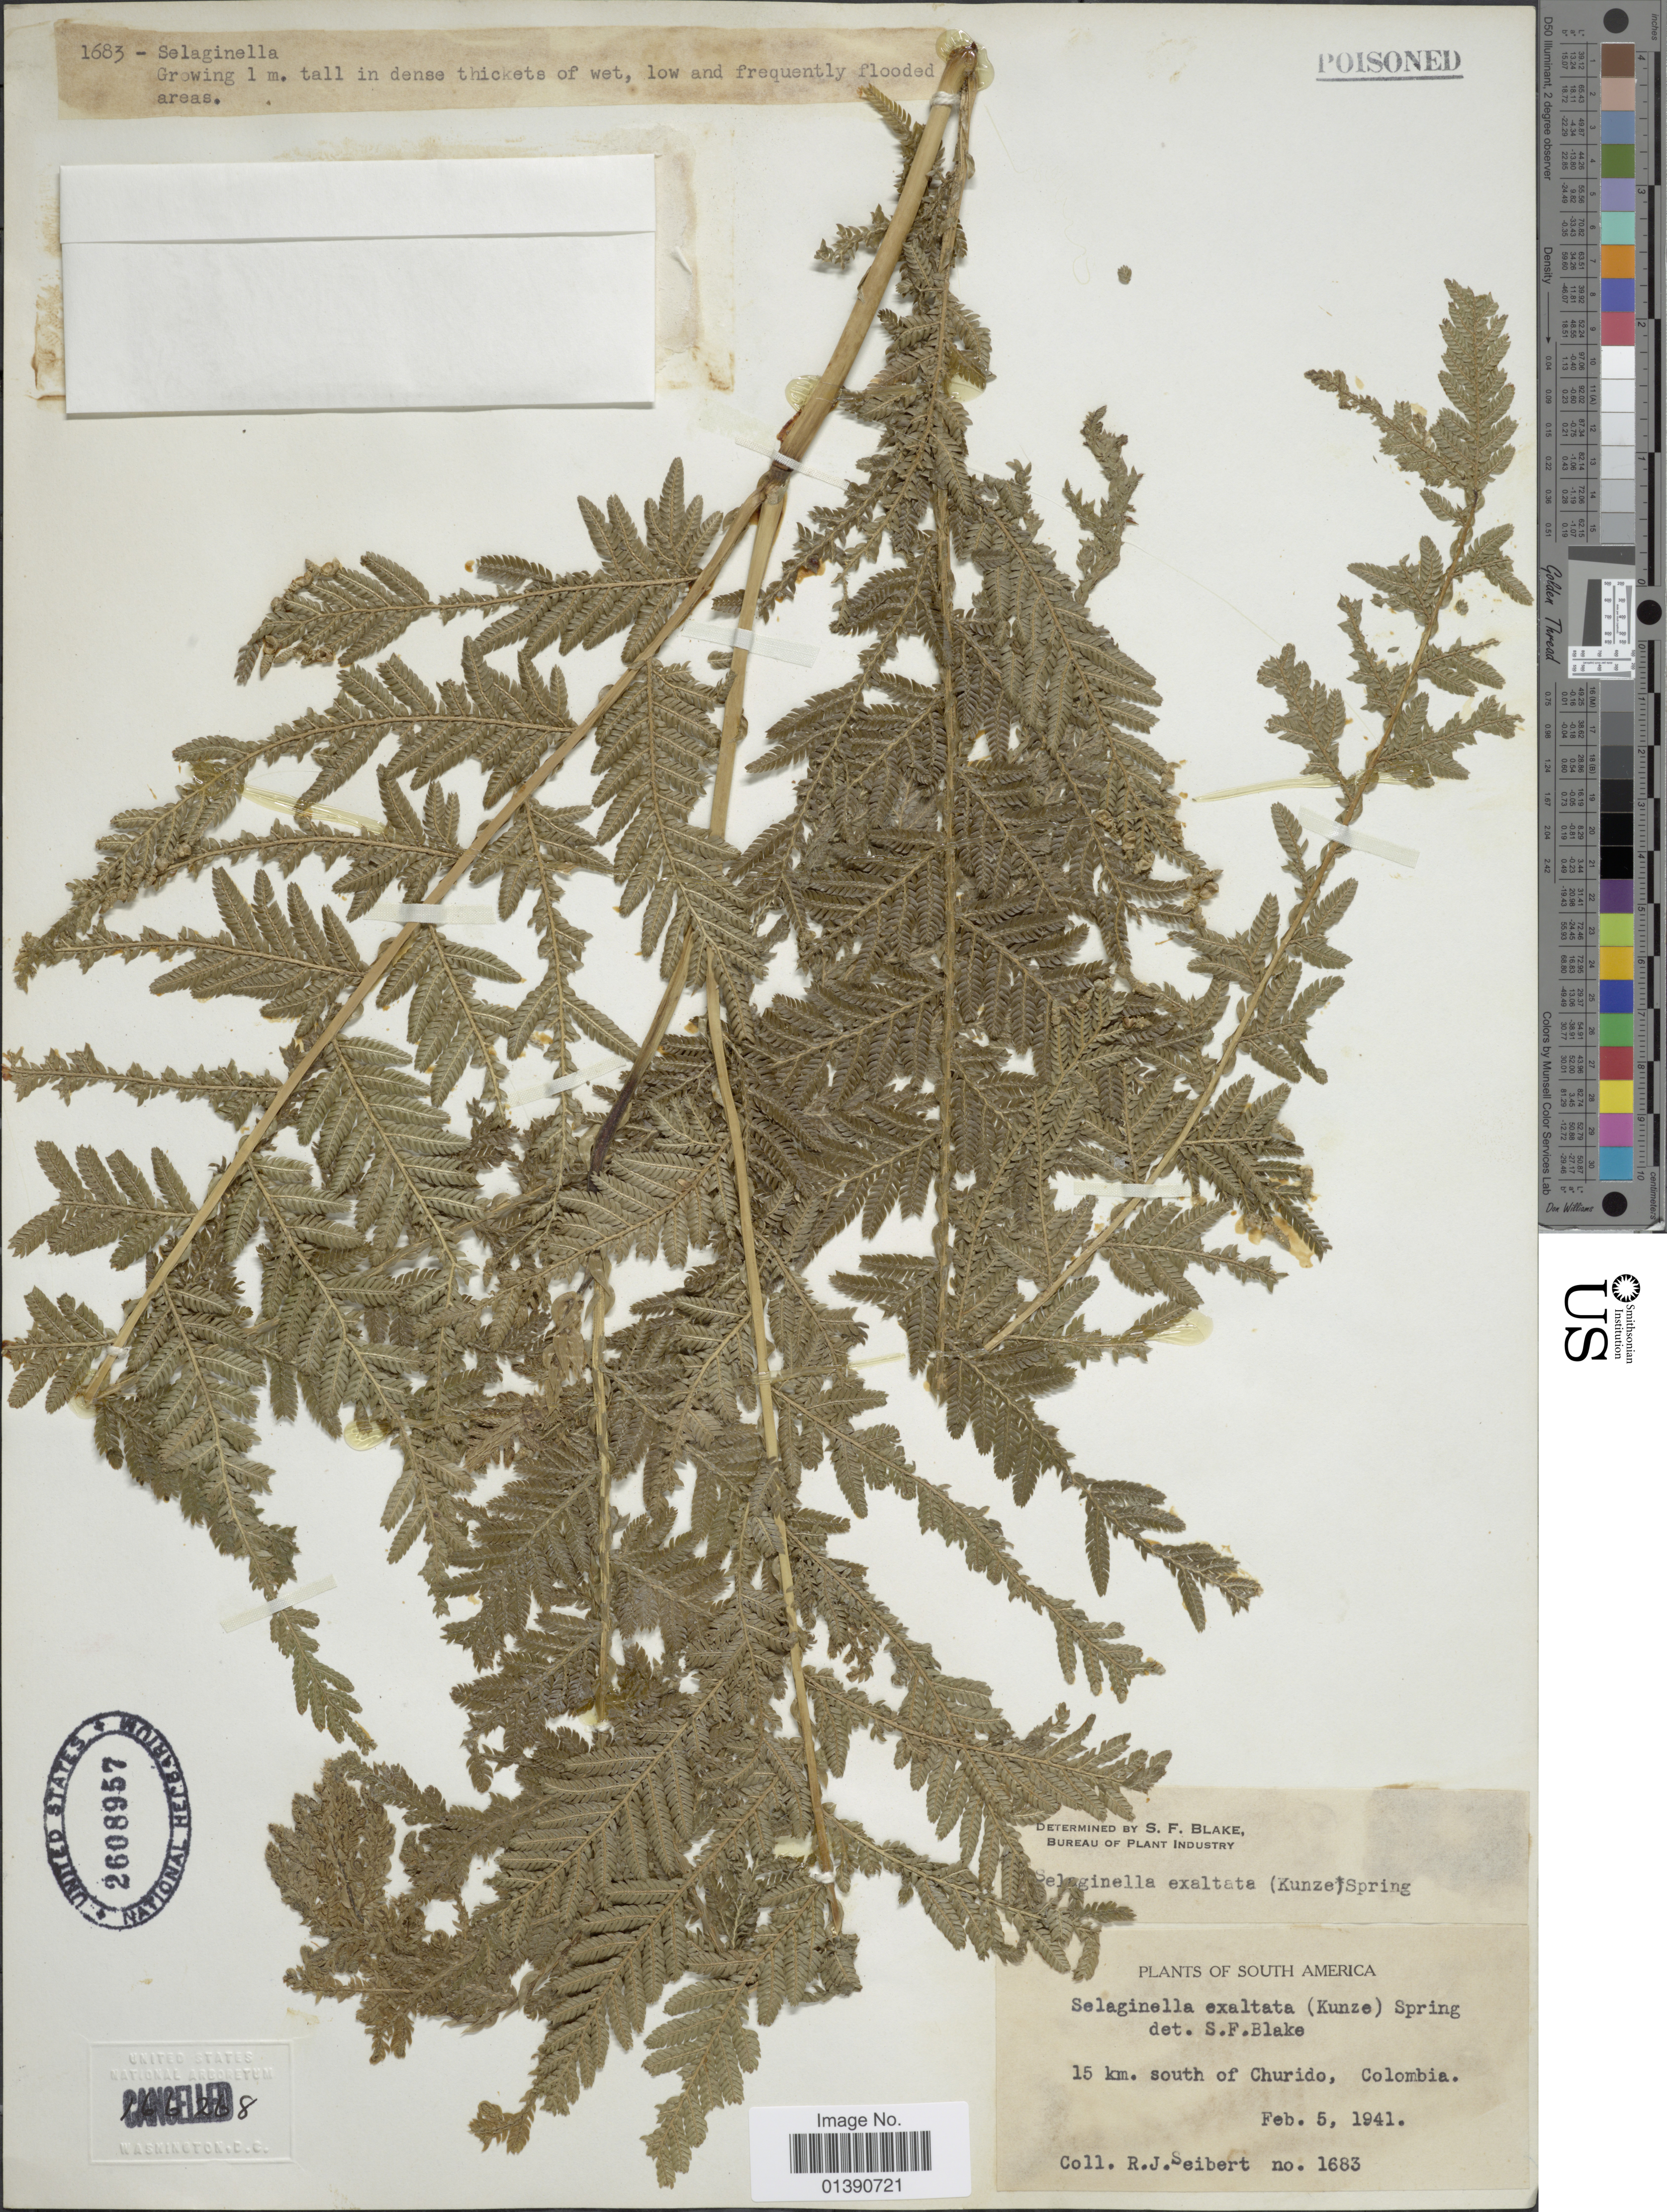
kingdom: Plantae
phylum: Tracheophyta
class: Lycopodiopsida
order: Selaginellales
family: Selaginellaceae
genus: Selaginella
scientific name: Selaginella exaltata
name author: (Kunze) Spring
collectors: R. J. Seibert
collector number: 1683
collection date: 1941-02-05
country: Colombia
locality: South America, 15 km. south of Churido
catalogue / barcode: US 2608957